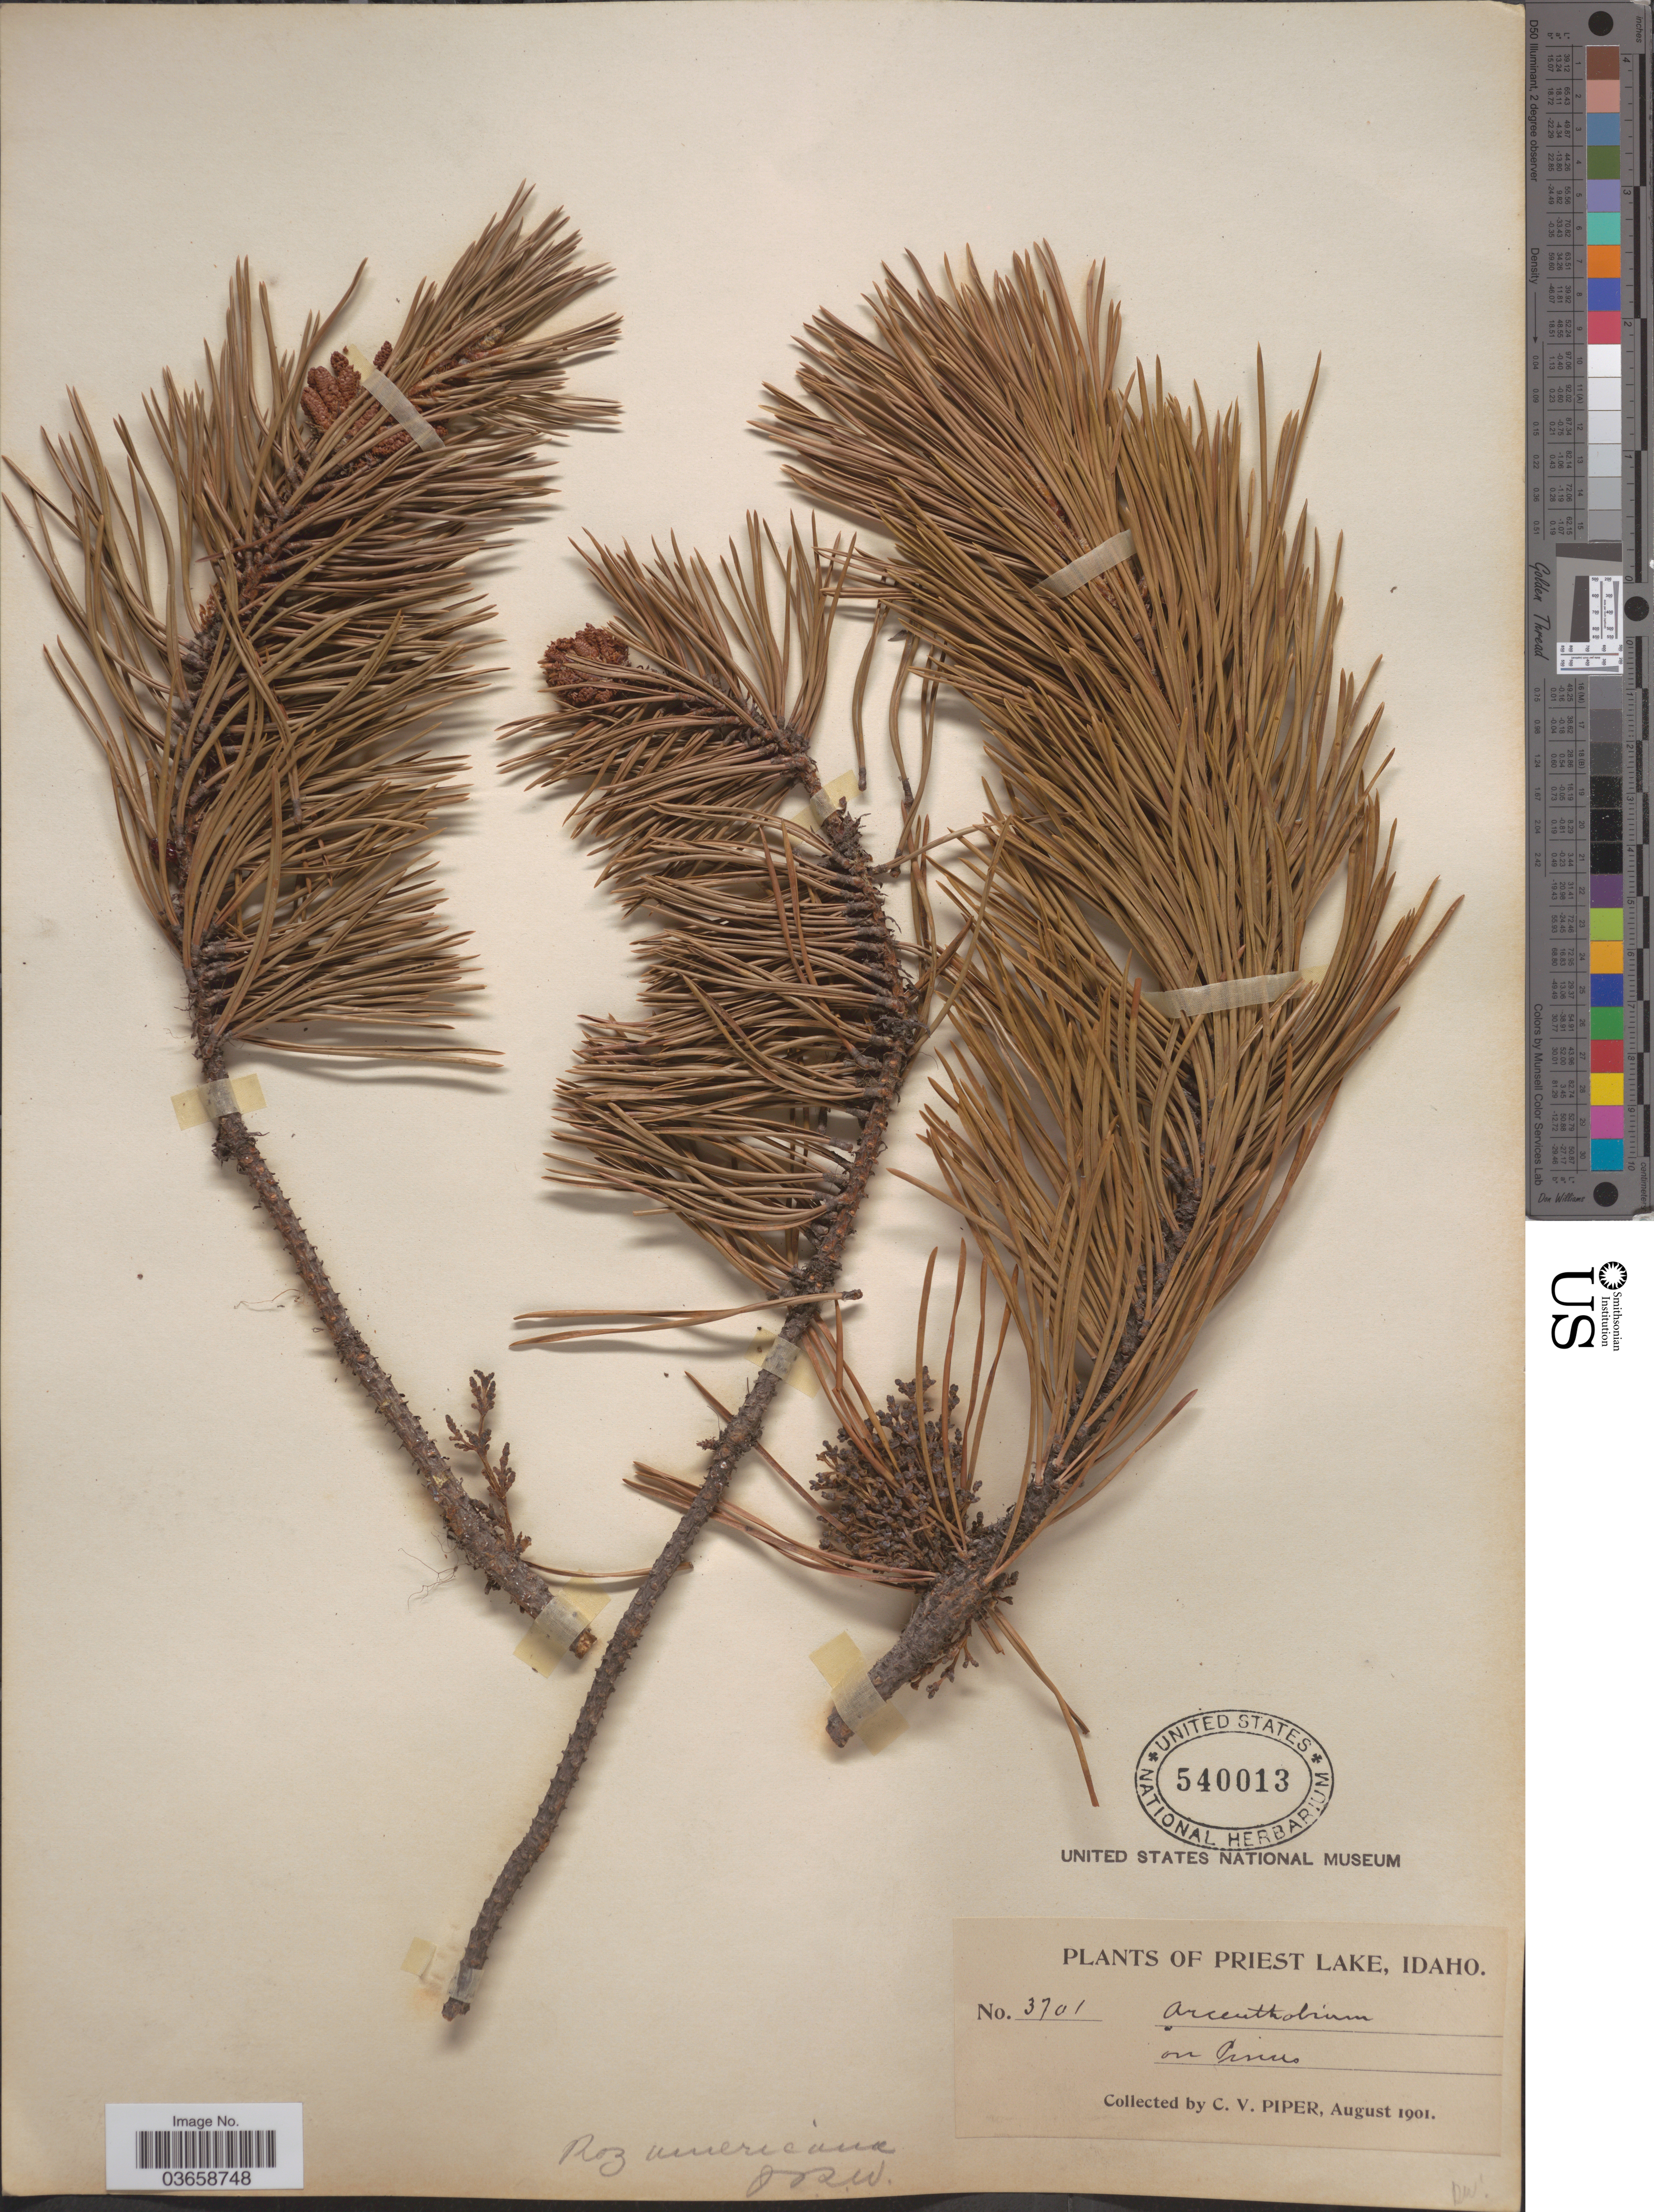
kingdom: Plantae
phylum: Tracheophyta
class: Magnoliopsida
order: Santalales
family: Viscaceae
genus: Arceuthobium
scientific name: Arceuthobium americanum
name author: Nutt. ex A. Gray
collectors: C. V. Piper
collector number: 3701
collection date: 1901-08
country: United States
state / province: Idaho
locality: Priest Lake.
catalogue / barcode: US 540013